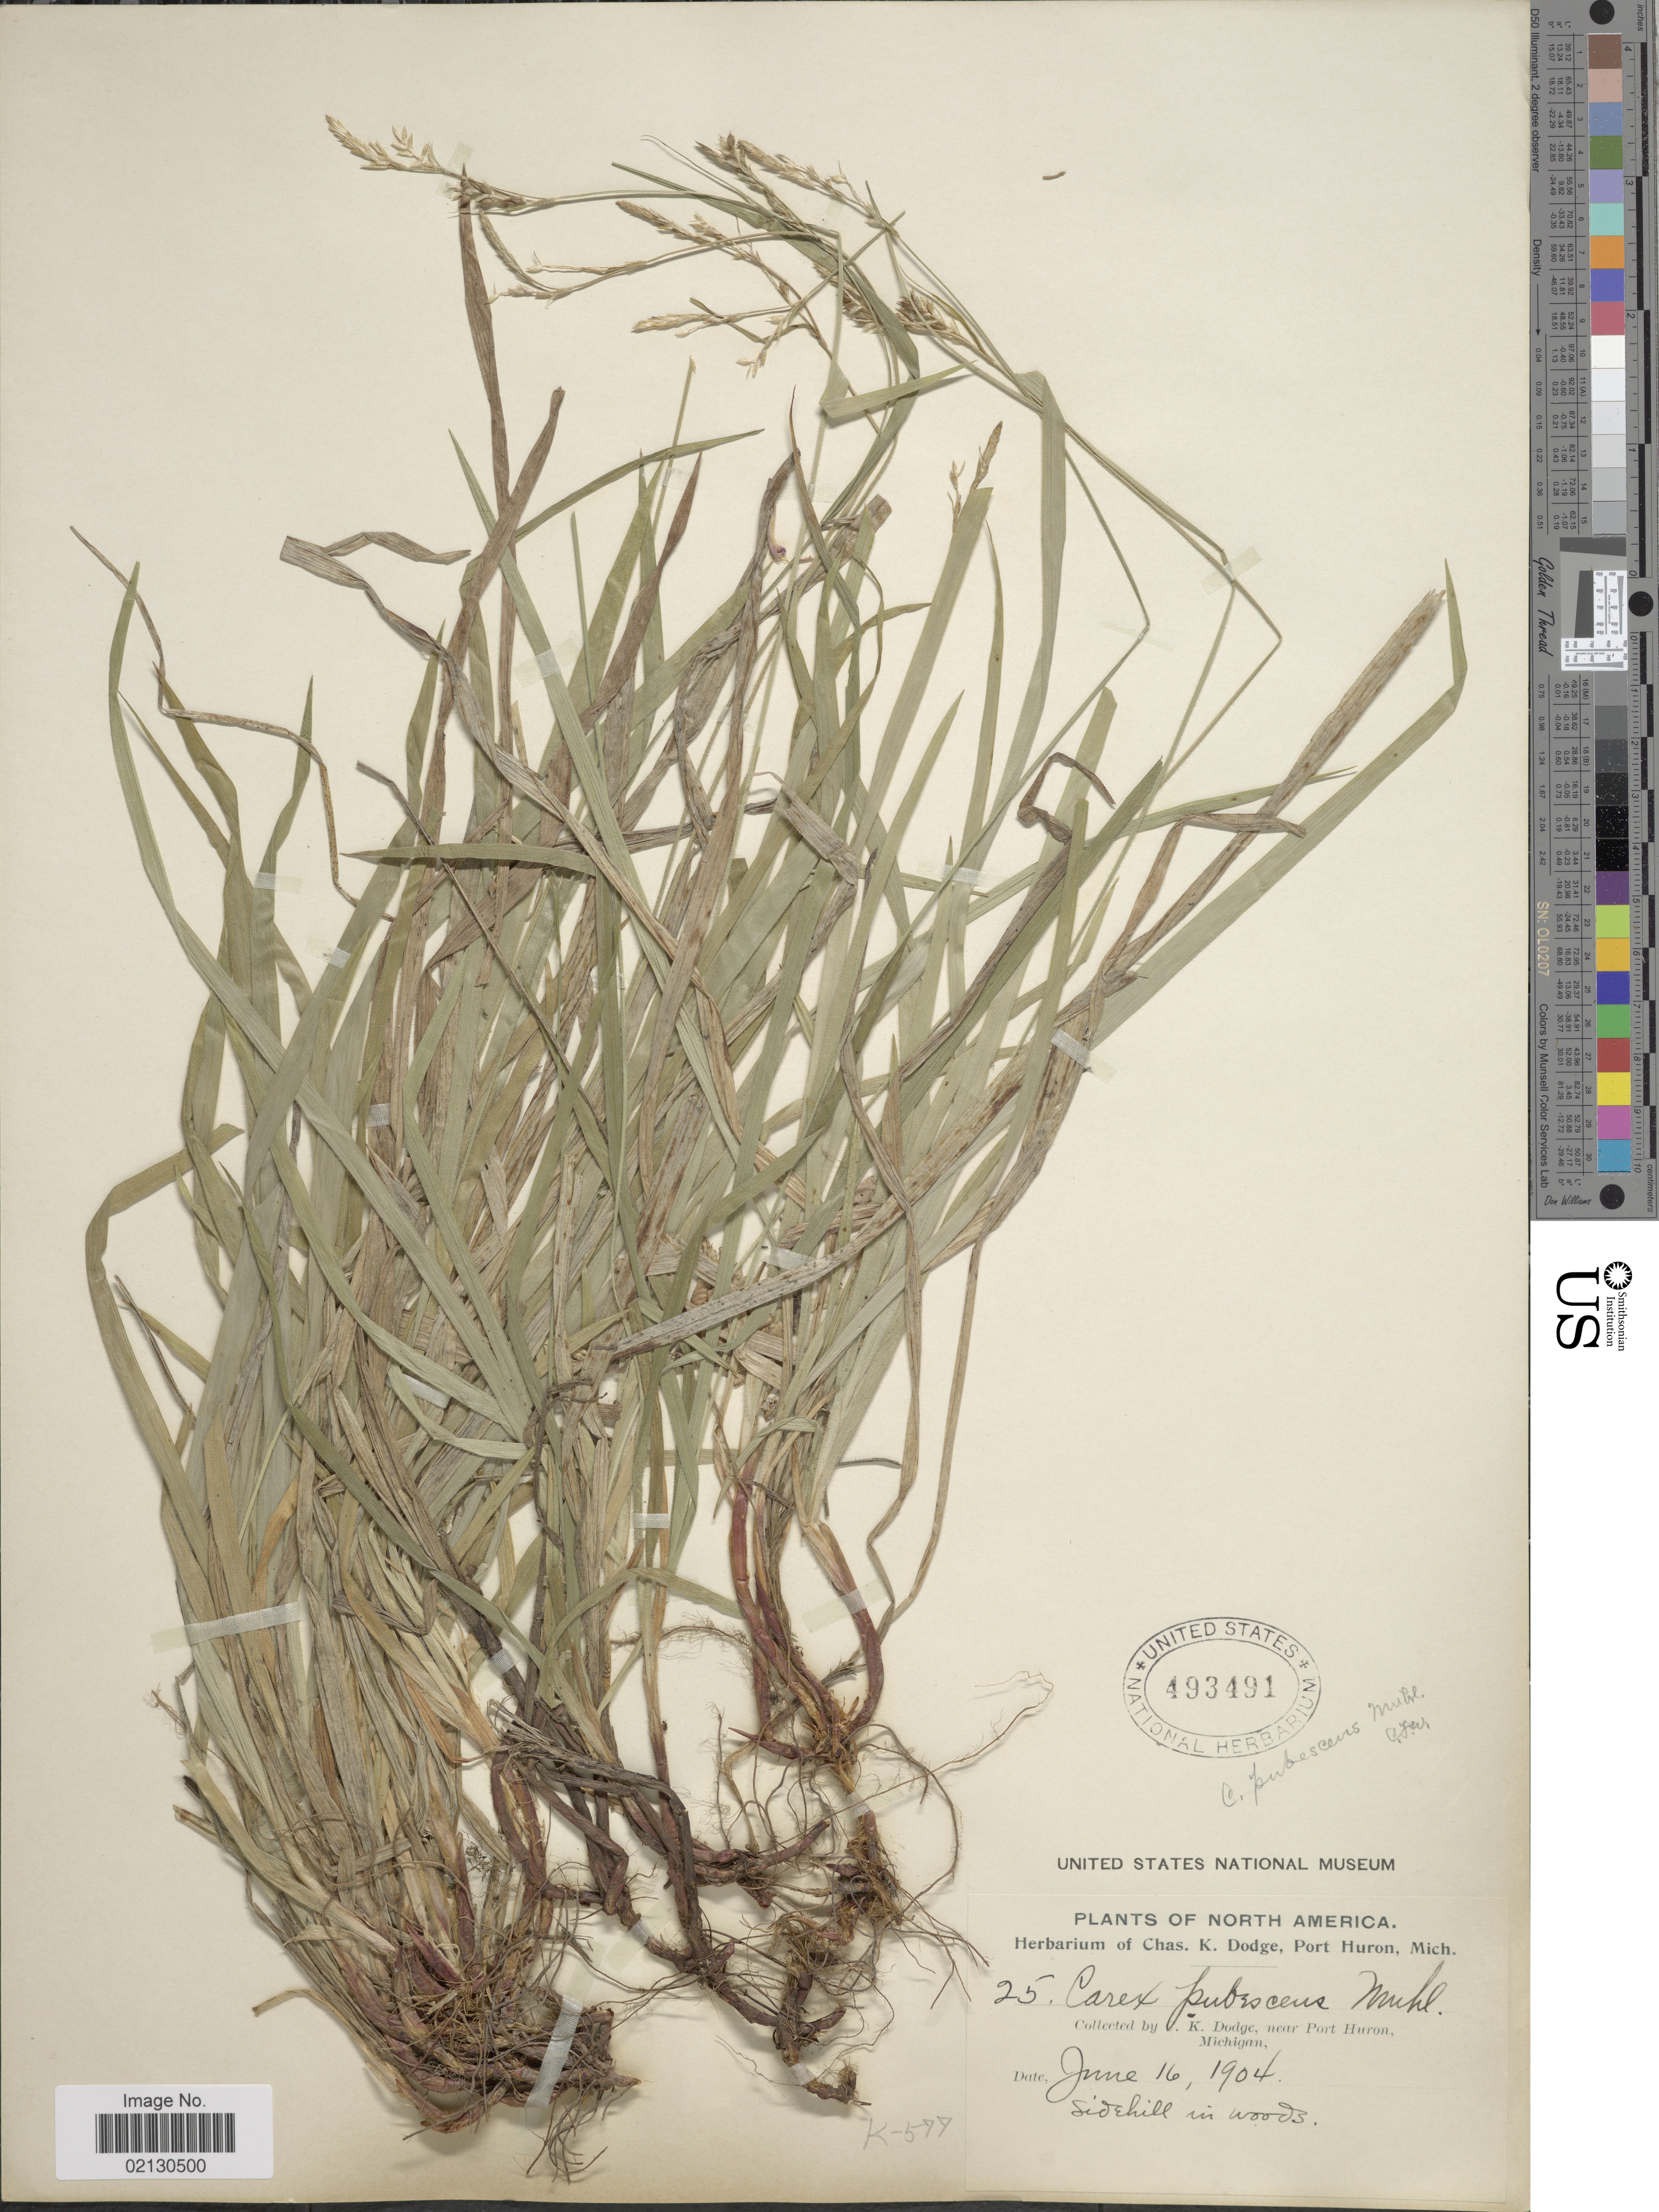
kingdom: Plantae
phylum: Tracheophyta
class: Liliopsida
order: Poales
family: Cyperaceae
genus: Carex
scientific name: Carex hirtifolia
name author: Mack.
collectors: C. K. Dodge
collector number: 25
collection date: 1904-06-16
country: United States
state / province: Michigan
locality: Near Port Huron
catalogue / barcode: US 493491